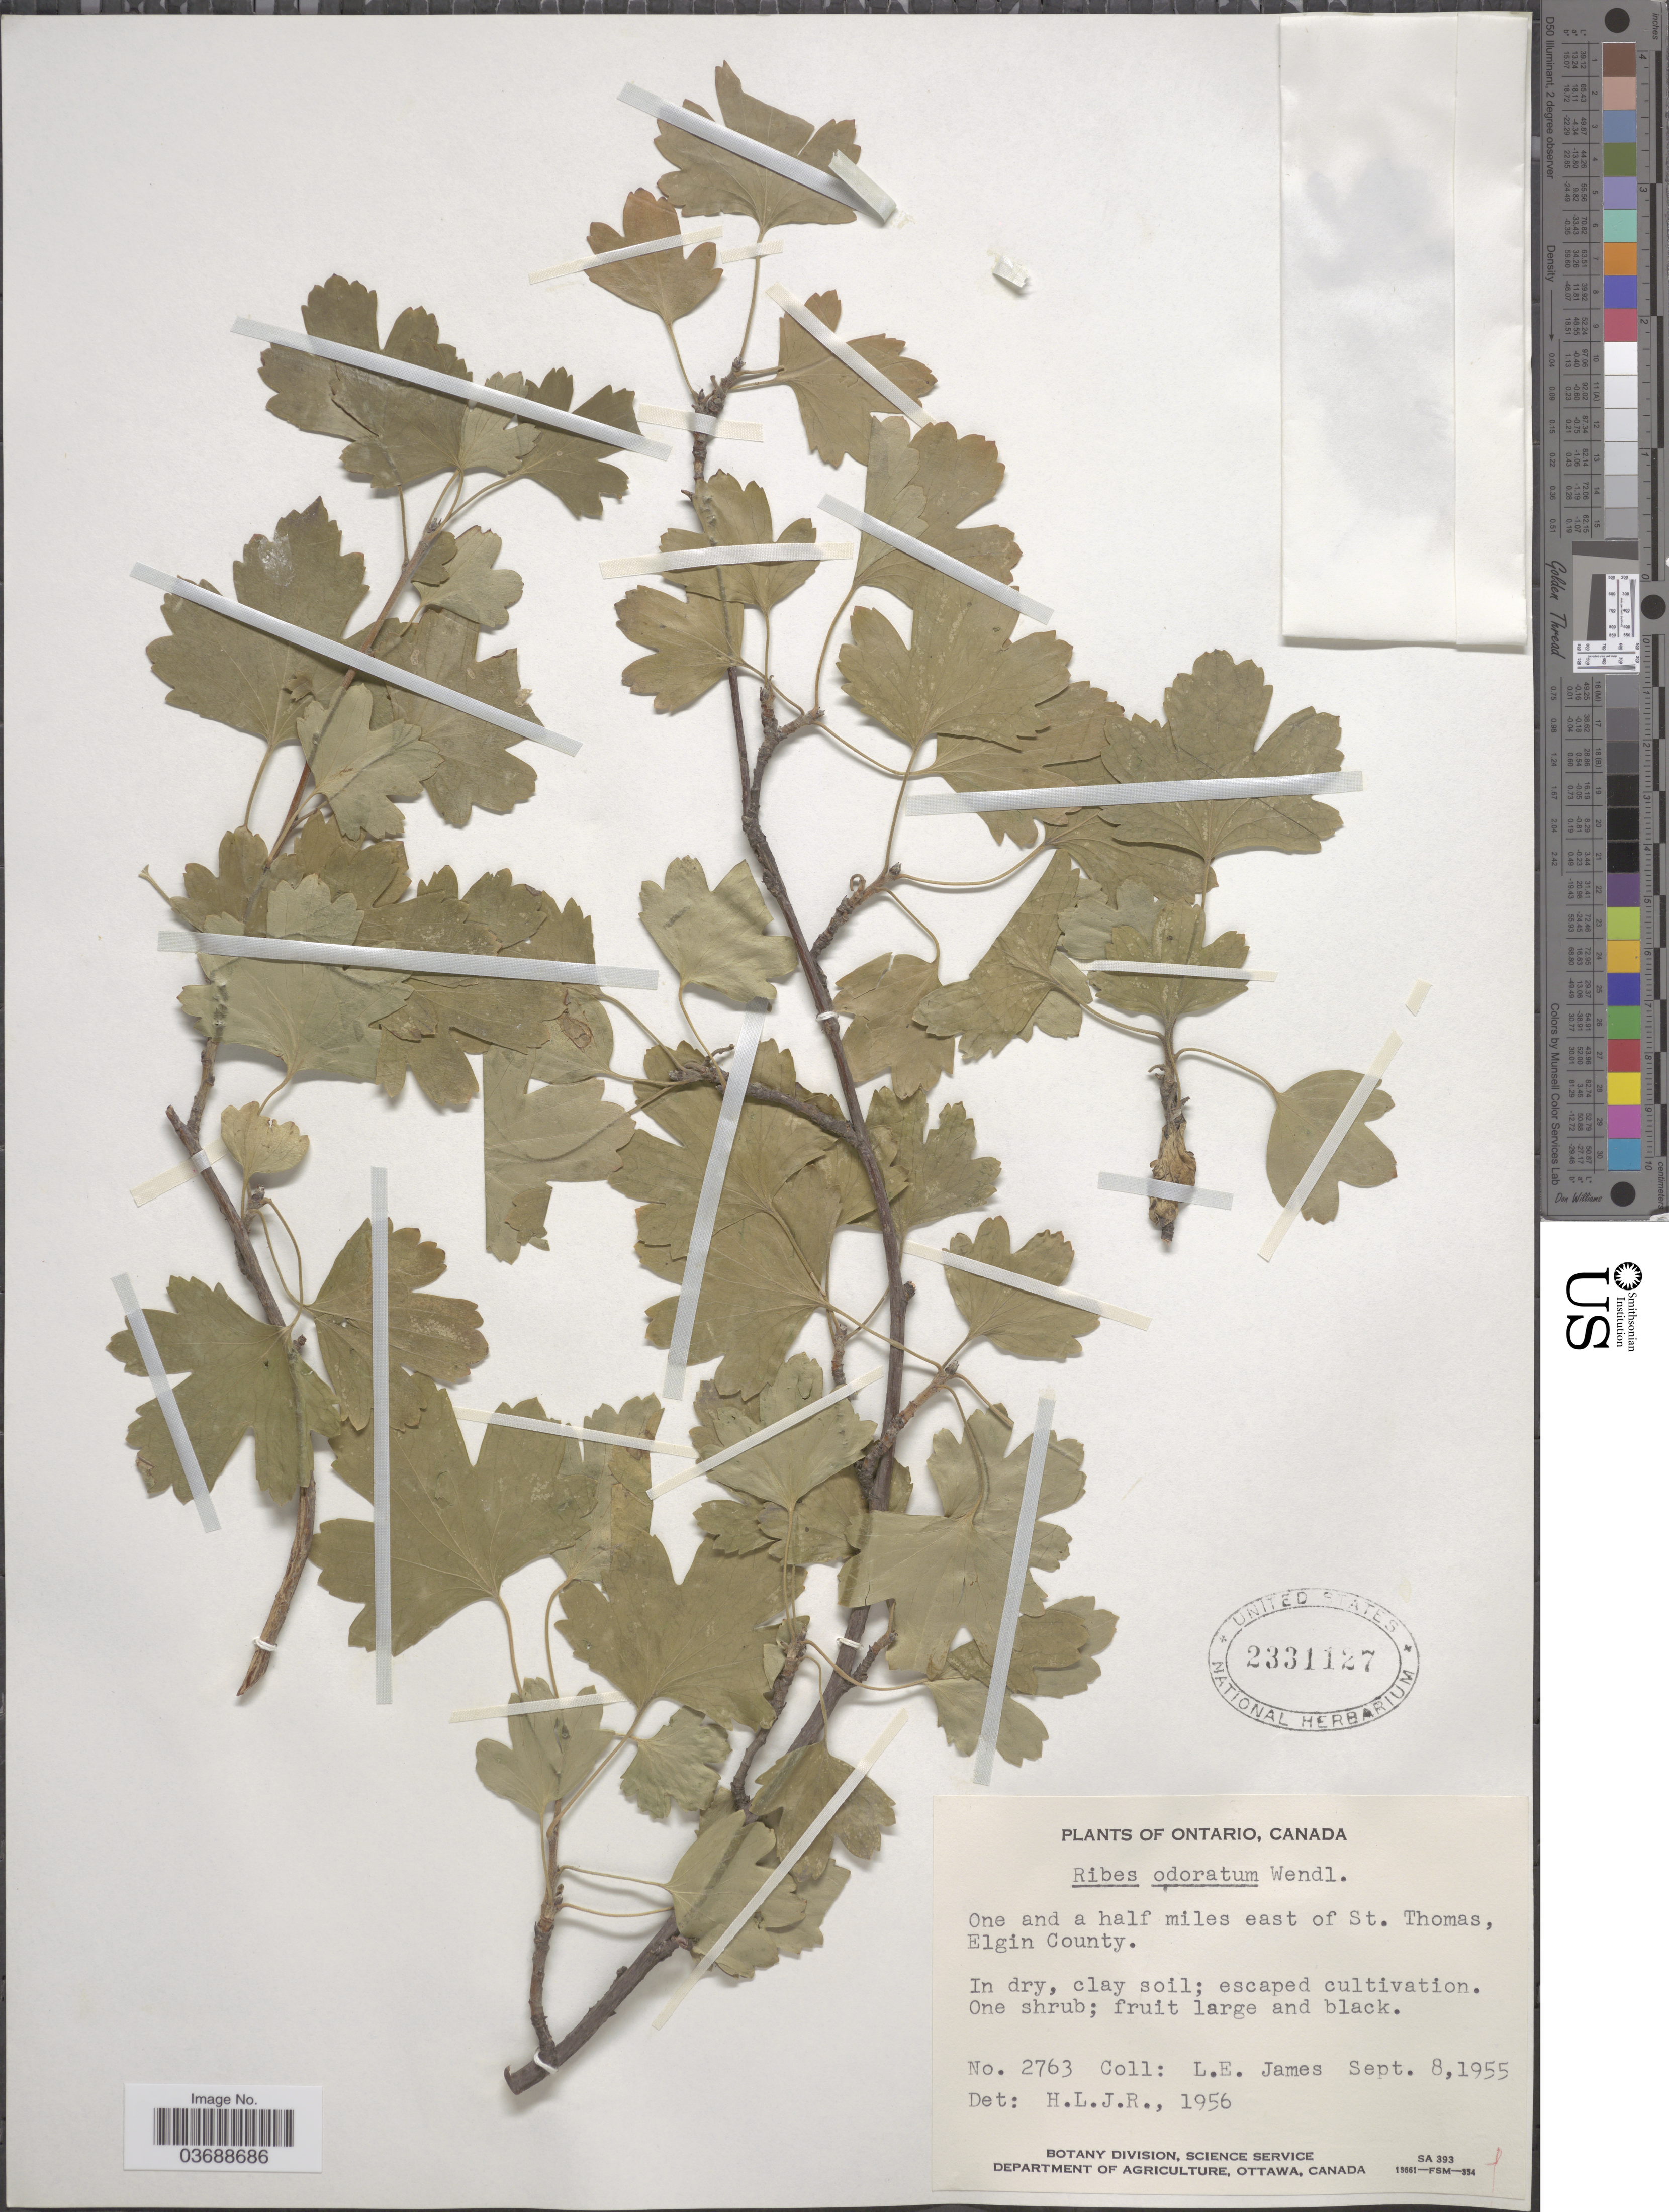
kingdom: Plantae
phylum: Tracheophyta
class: Magnoliopsida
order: Saxifragales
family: Grossulariaceae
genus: Ribes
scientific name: Ribes odoratum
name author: H.L. Wendl.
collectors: L. E. James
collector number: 2763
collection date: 1955-09-08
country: Canada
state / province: Ontario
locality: One and a half miles east of St. Thomas, Elgin County.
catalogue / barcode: US 2331127